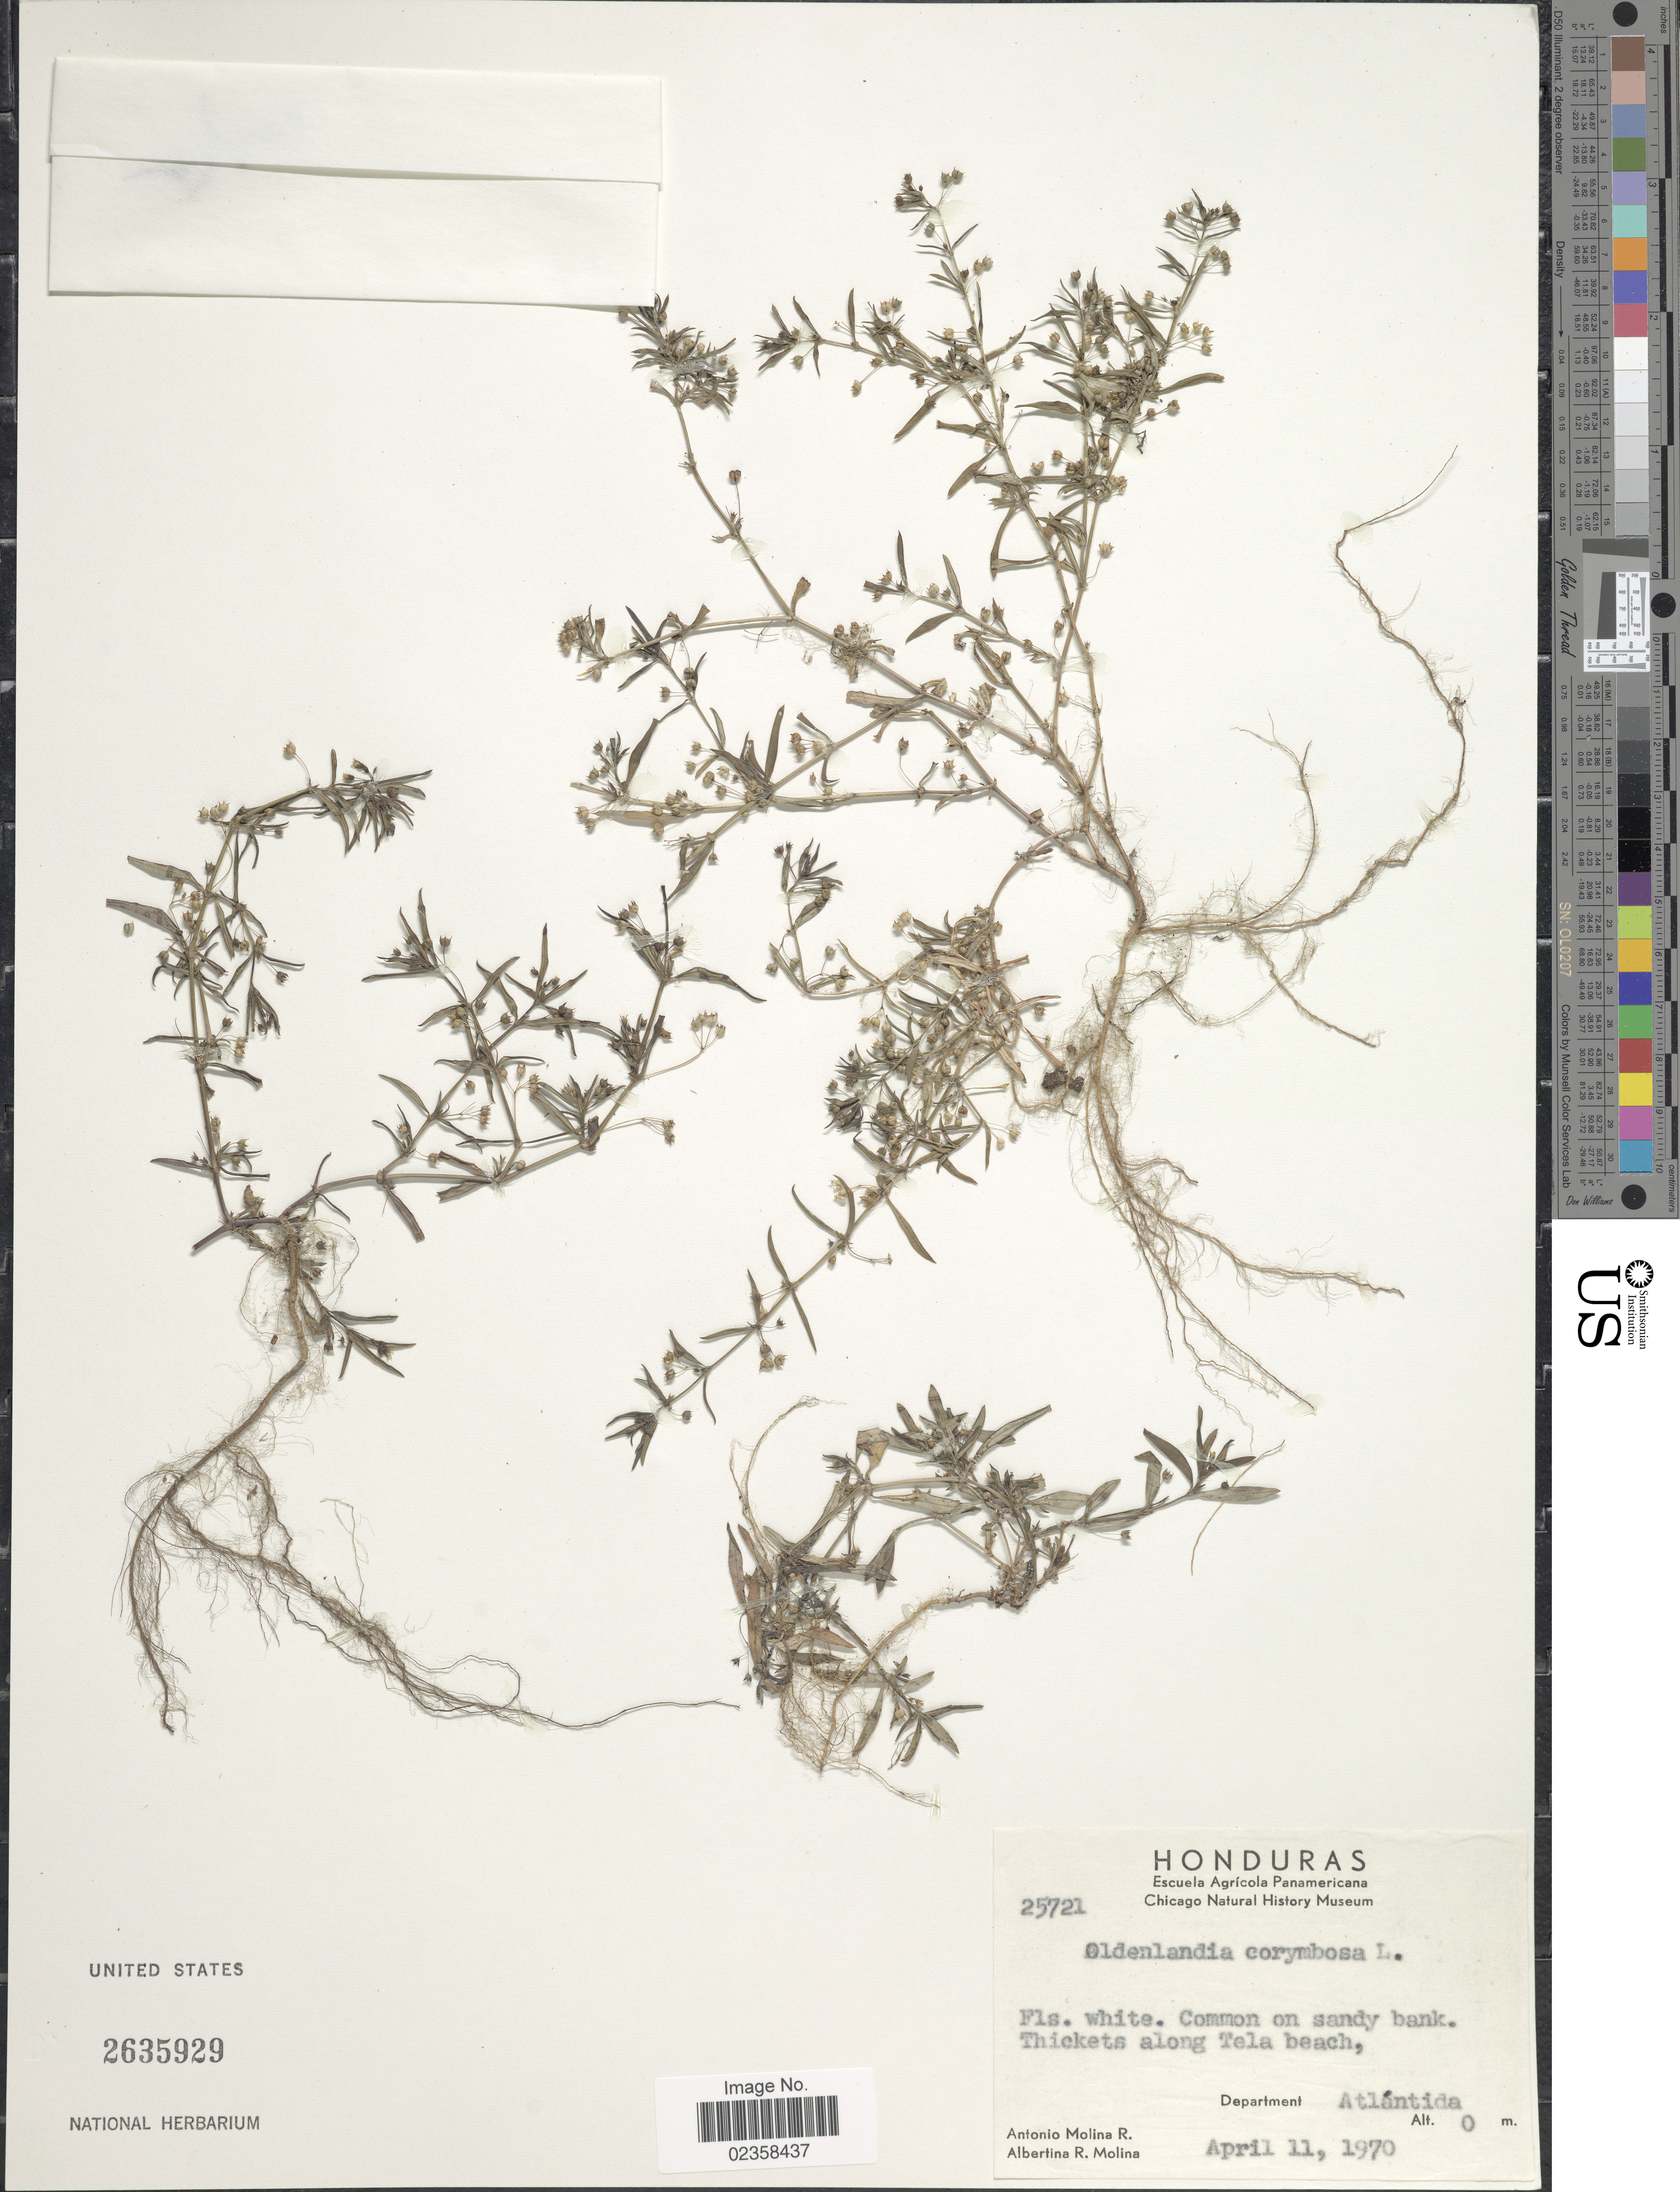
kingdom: Plantae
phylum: Tracheophyta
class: Magnoliopsida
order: Gentianales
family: Rubiaceae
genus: Oldenlandia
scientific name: Oldenlandia corymbosa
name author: L.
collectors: A. Molina R. & A. R. Molina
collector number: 25721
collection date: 1970-04-11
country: Honduras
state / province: Atlántida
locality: Thickets along Tela Beach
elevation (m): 0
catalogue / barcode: US 2635929